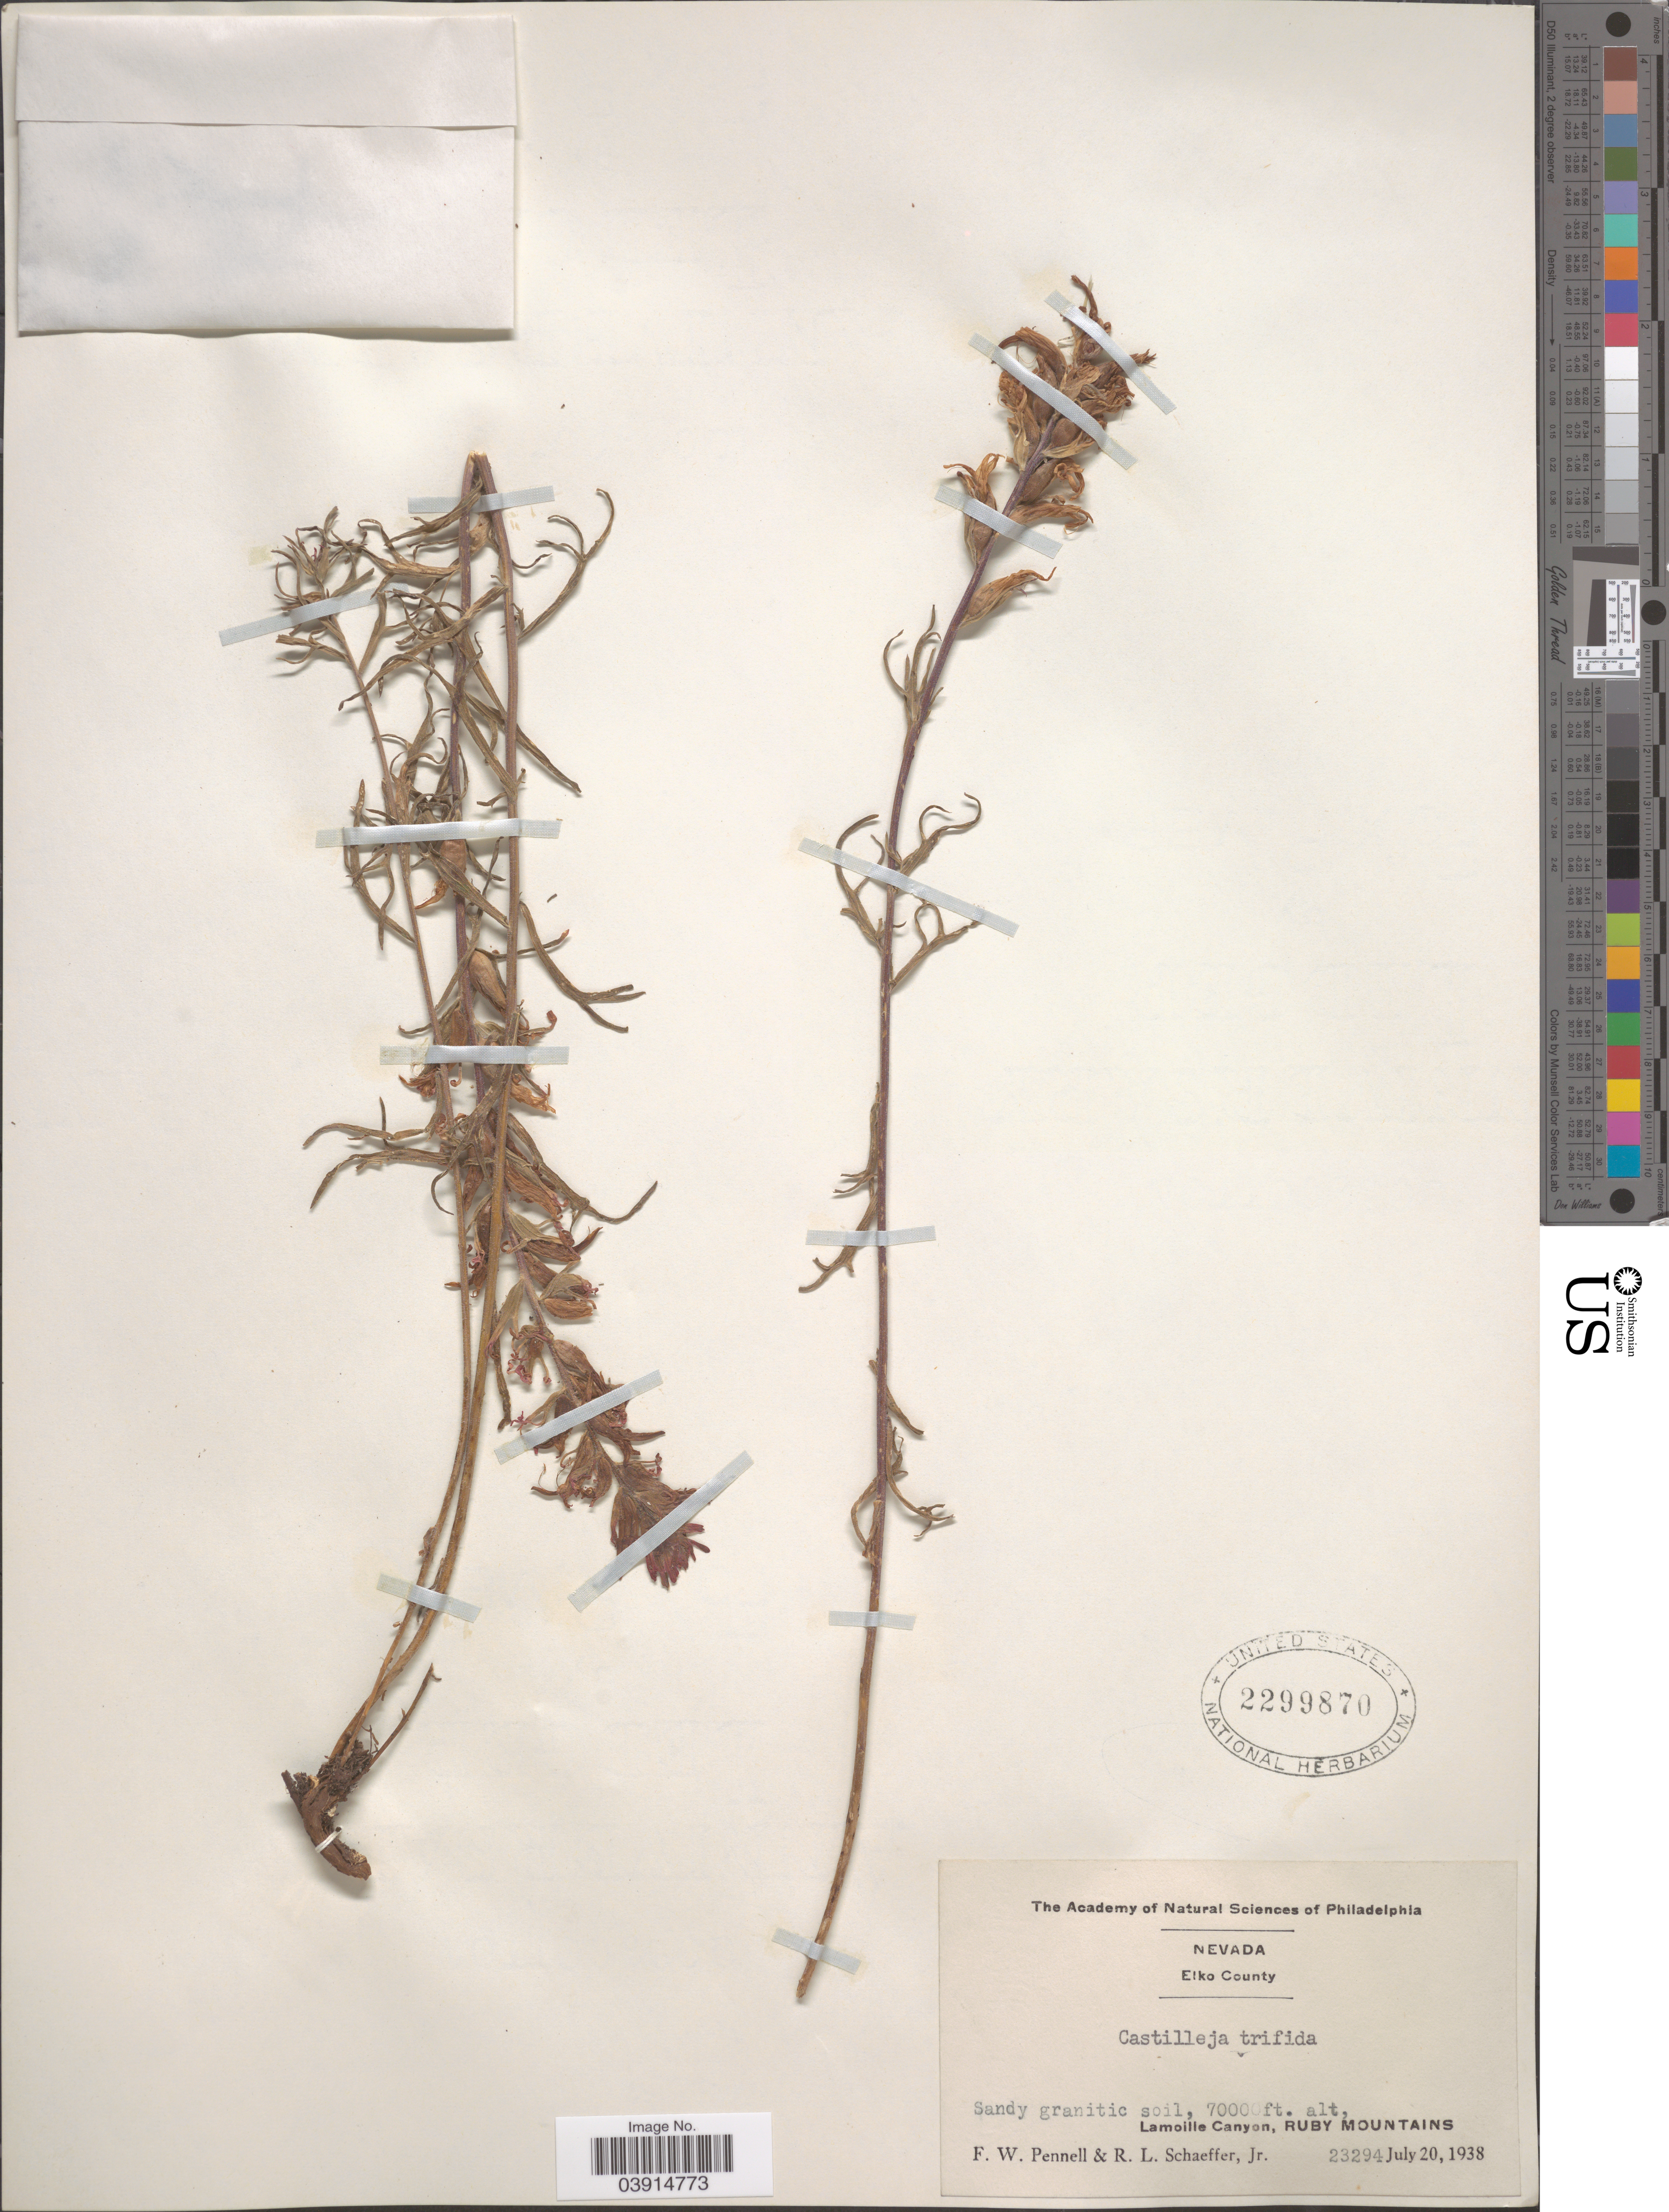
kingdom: Plantae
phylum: Tracheophyta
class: Magnoliopsida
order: Lamiales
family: Orobanchaceae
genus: Castilleja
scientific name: Castilleja sp.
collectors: F. W. Pennell & R. L. Schaeffer Jr.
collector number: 23294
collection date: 1938-07-20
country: United States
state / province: Nevada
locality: Elko County. Lamoille Canyon, Ruby Mountains.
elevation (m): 21336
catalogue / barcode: US 2299870